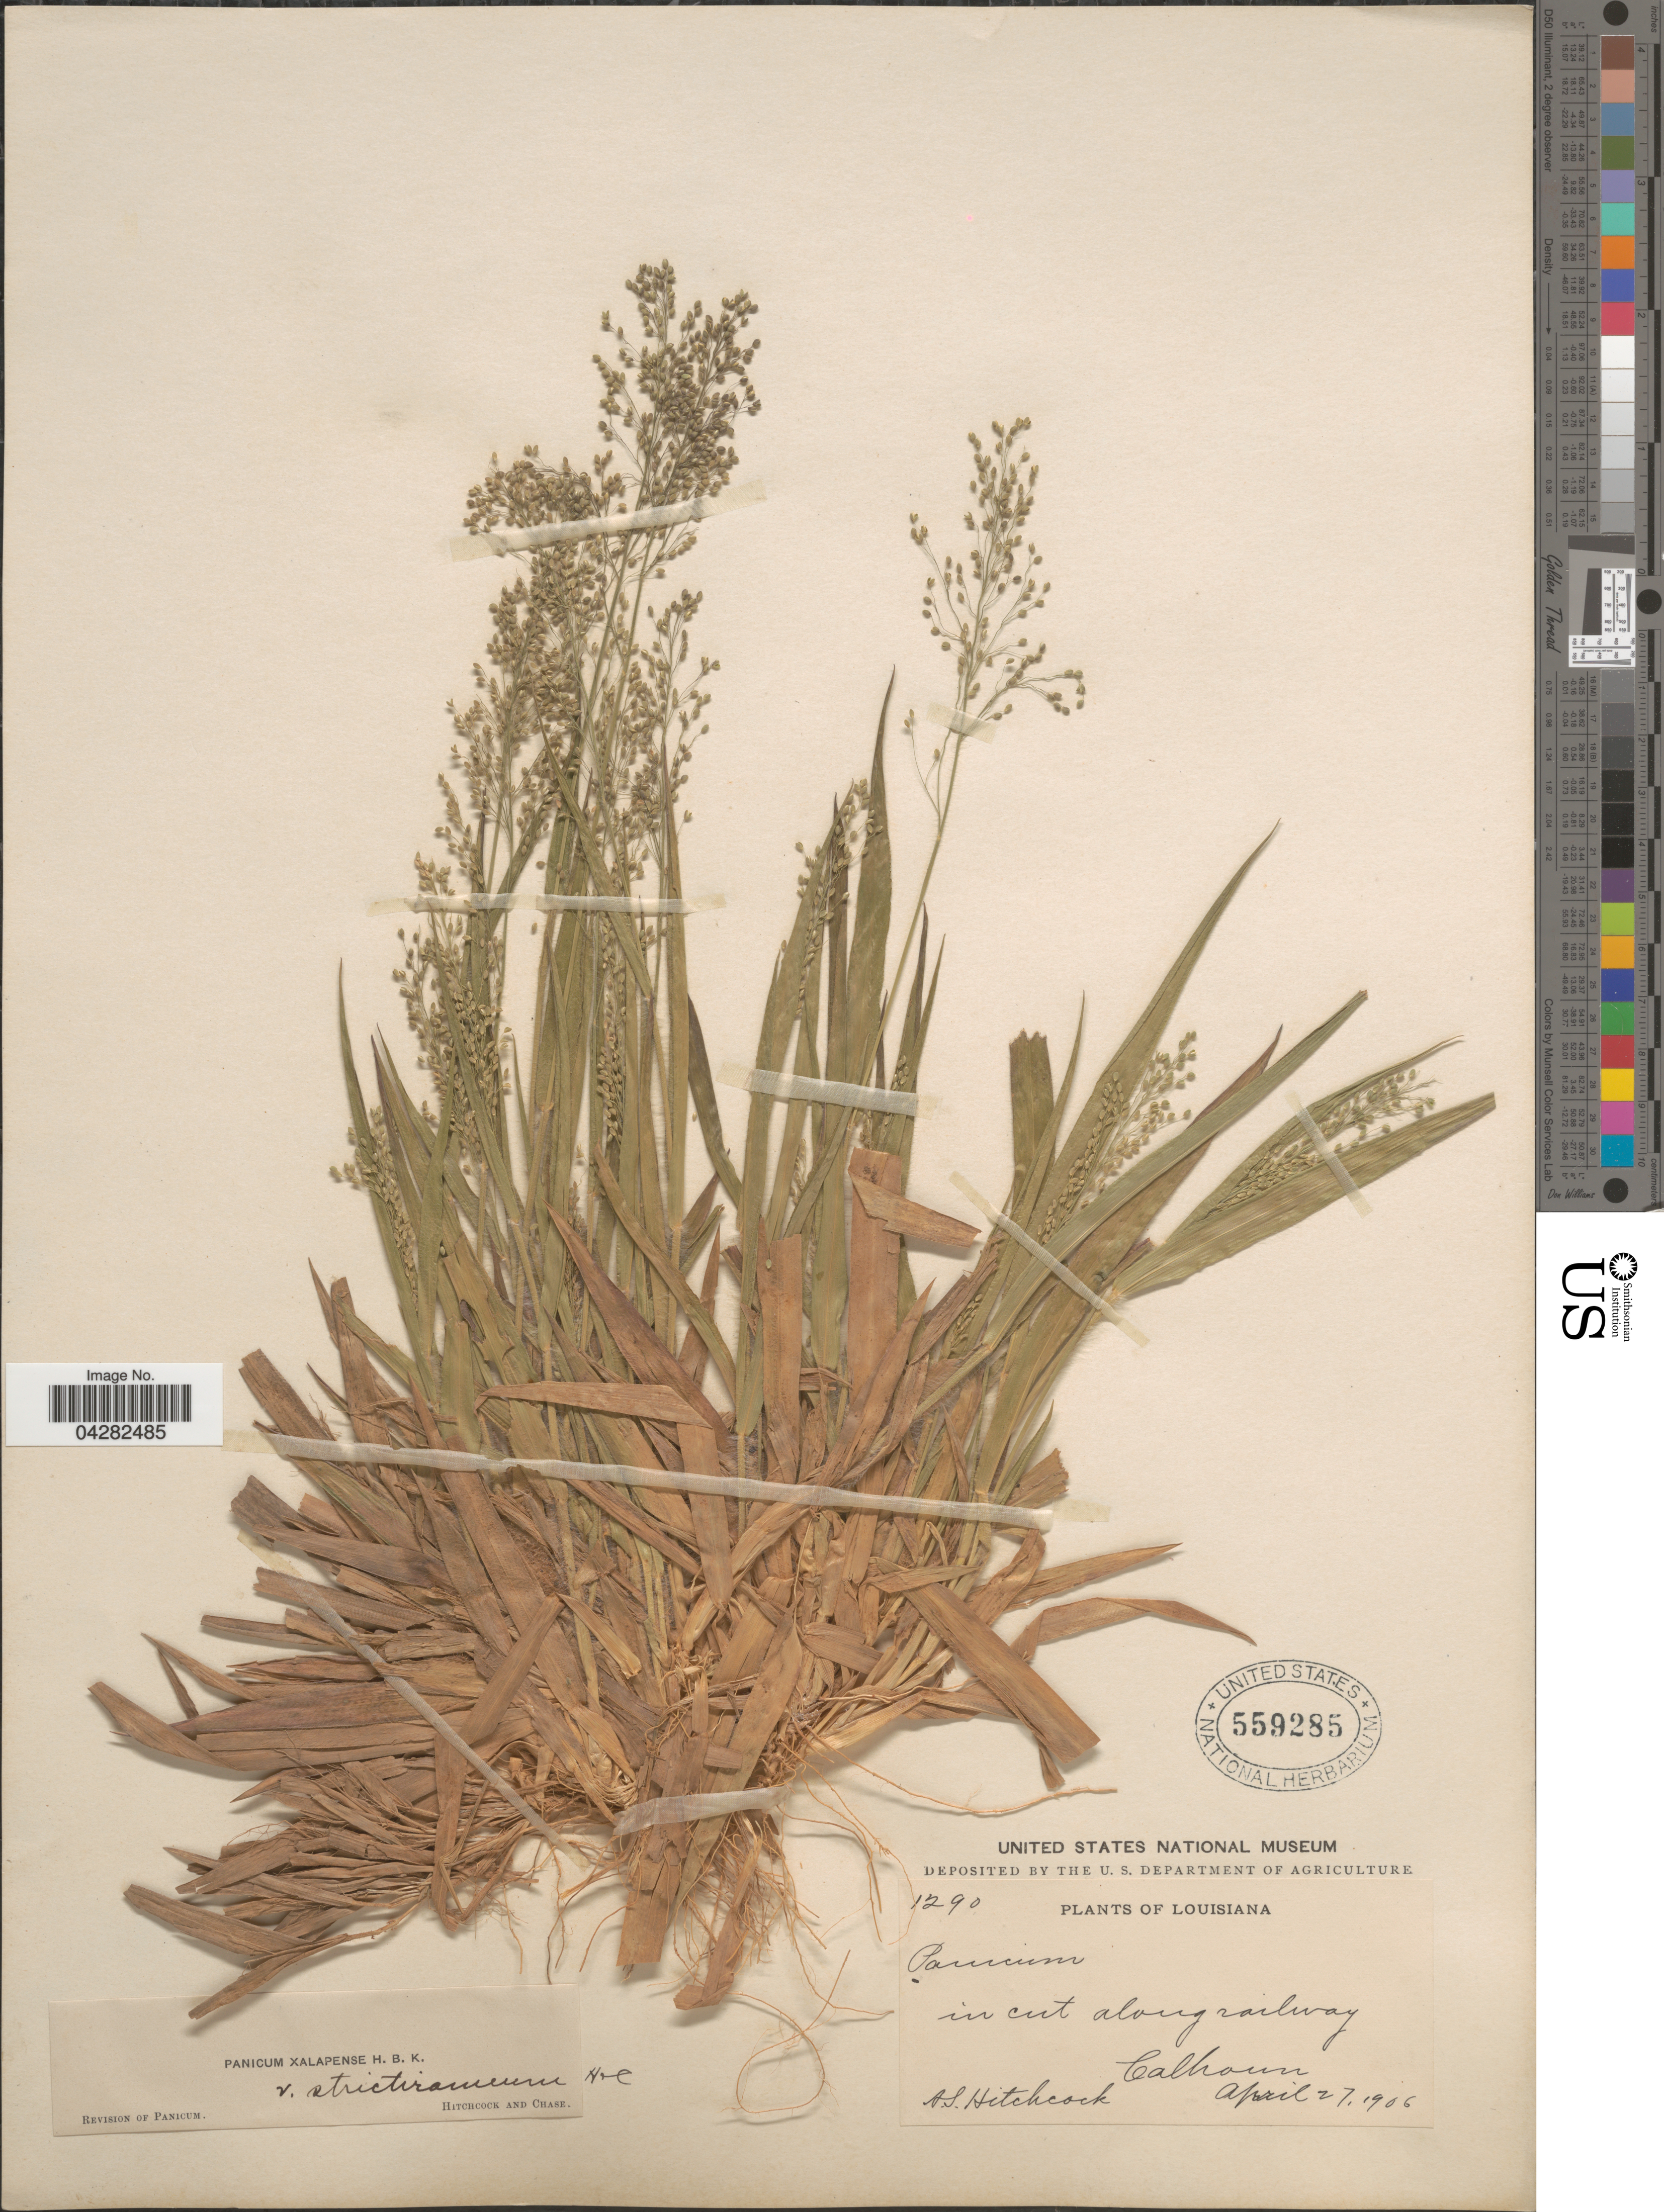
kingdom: Plantae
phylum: Tracheophyta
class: Liliopsida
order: Poales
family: Poaceae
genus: Dichanthelium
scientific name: Dichanthelium laxiflorum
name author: (Lam.) Gould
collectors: A. S. Hitchcock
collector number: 1290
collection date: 1906-04-27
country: United States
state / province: Louisiana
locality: Calhoun.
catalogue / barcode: US 559285